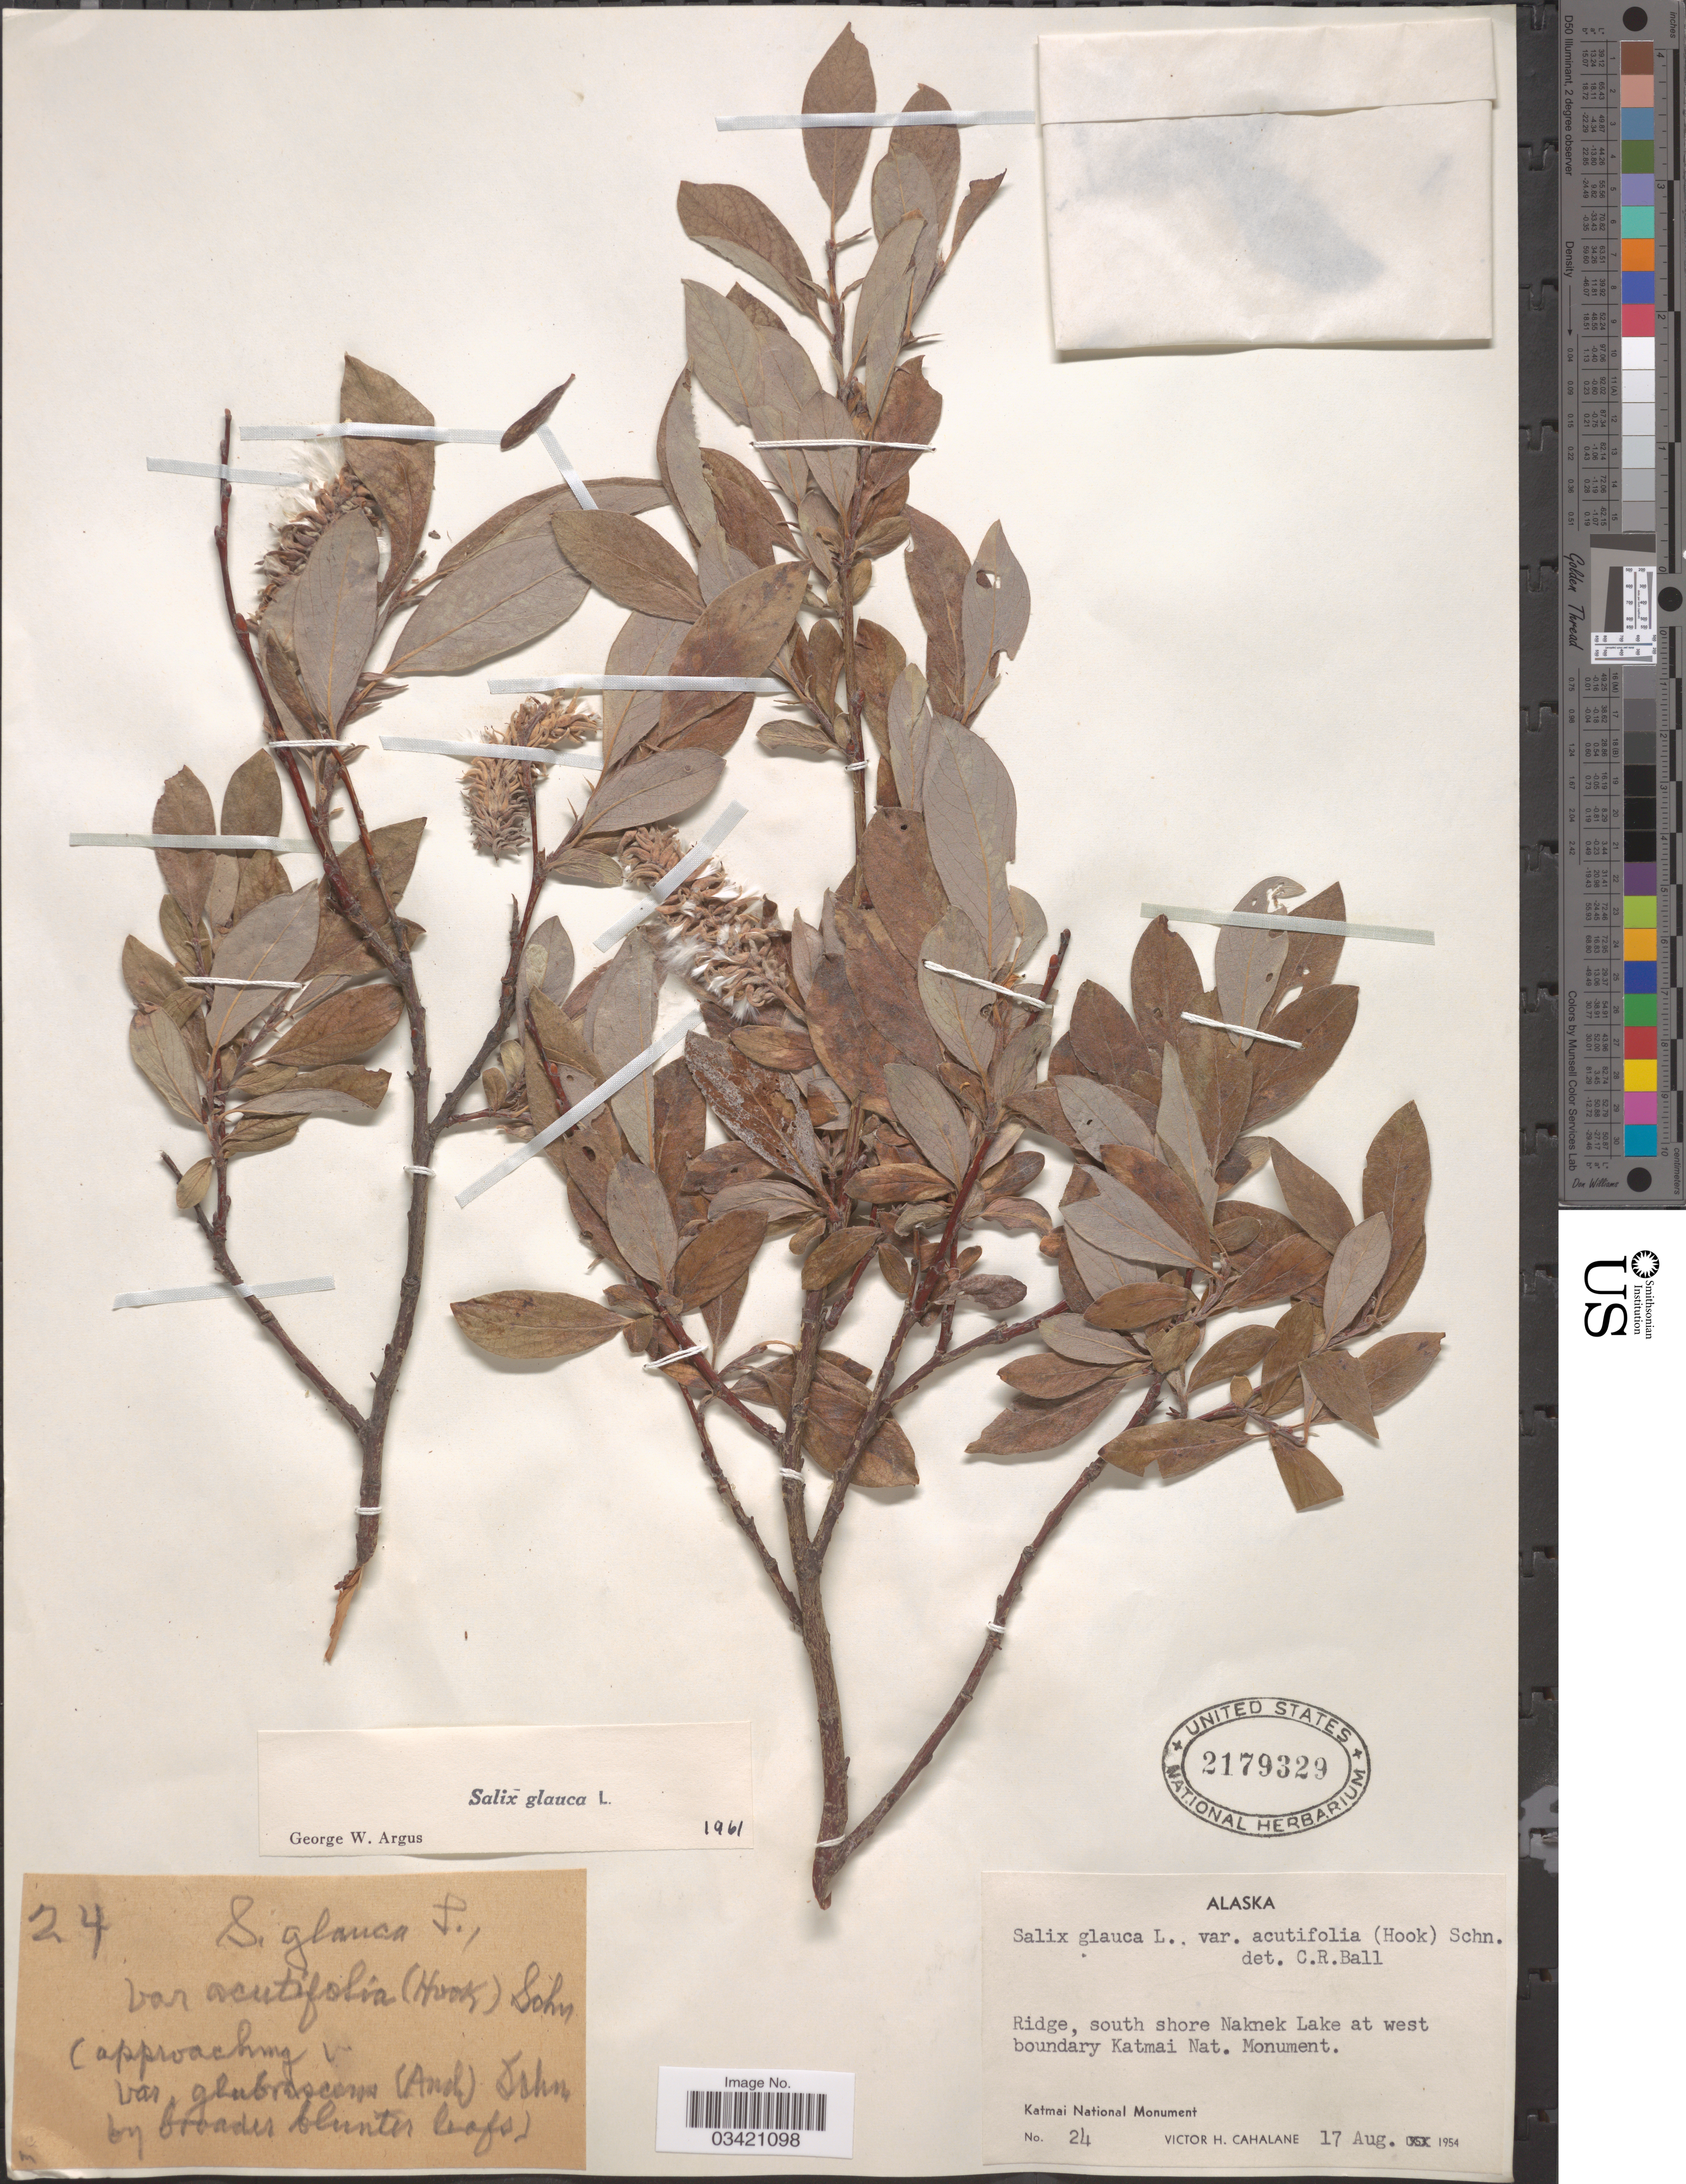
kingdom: Plantae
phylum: Tracheophyta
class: Magnoliopsida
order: Malpighiales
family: Salicaceae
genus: Salix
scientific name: Salix glauca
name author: L.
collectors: V. Cahalane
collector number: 24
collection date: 1954-08-17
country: United States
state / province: Alaska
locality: Ridge, south shore Naknek Lake at west boundary Katmai Nat. Monument. Katmai National Monument.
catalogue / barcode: US 2179329